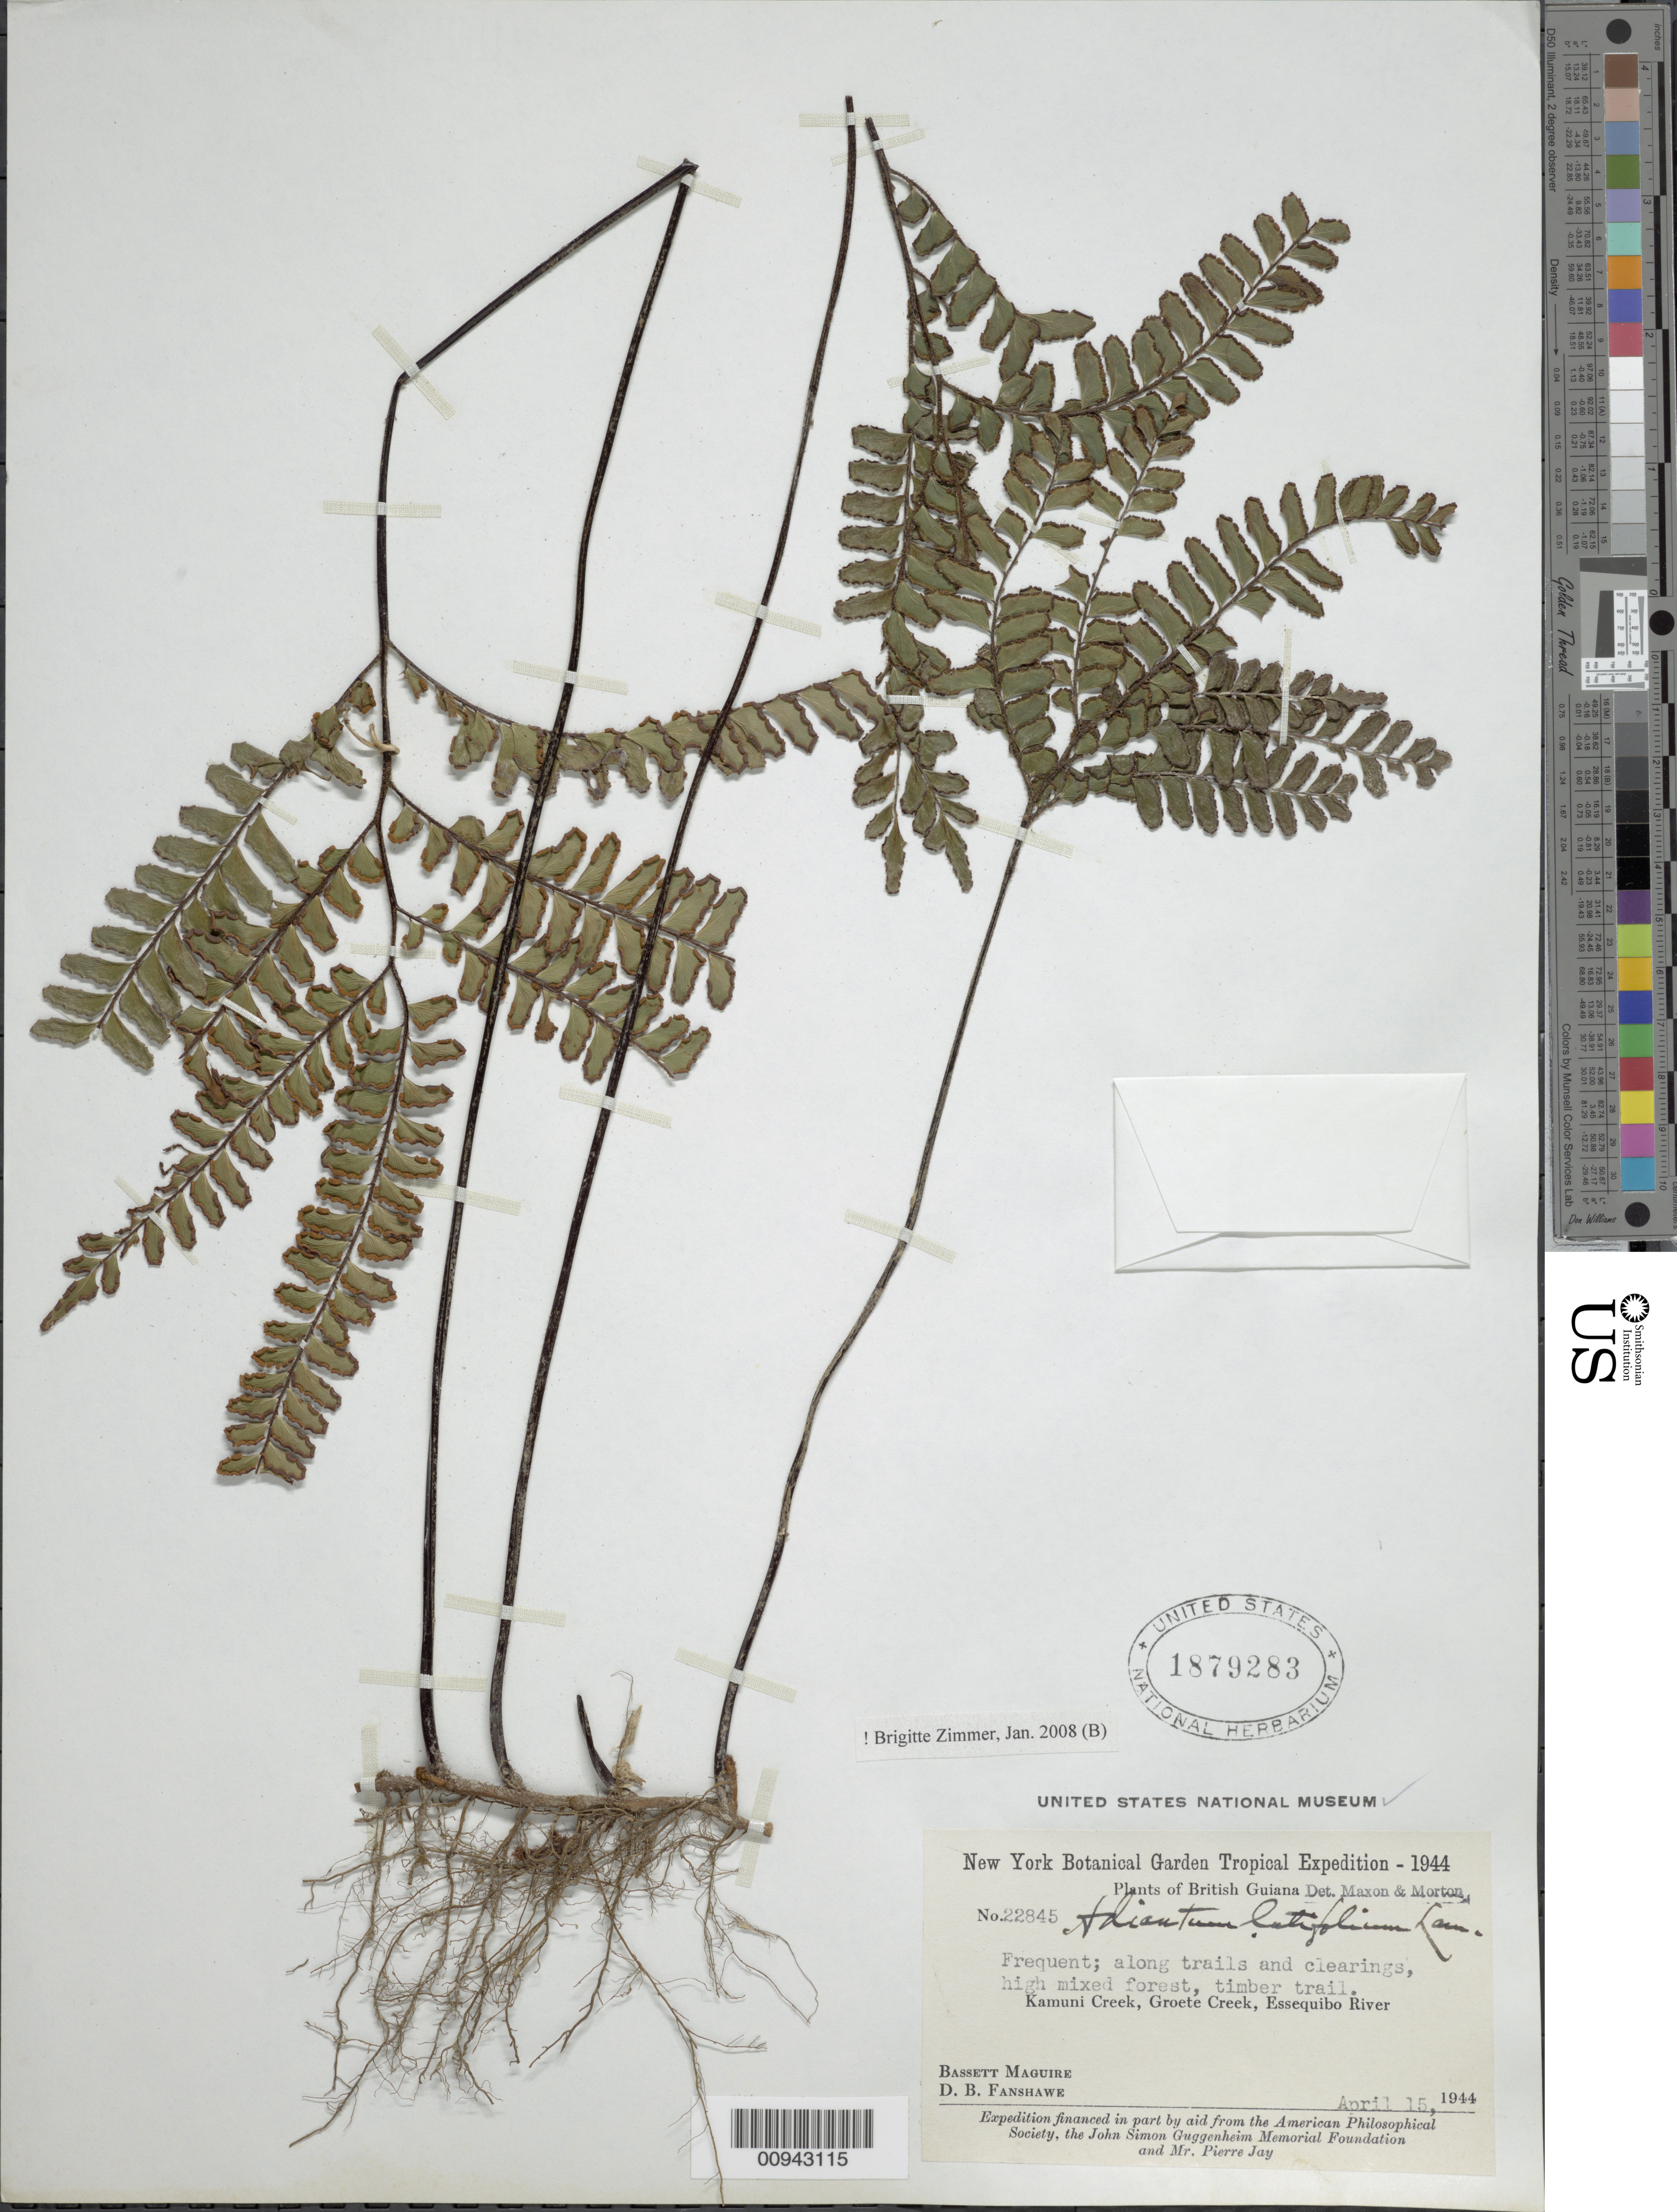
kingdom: Plantae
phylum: Tracheophyta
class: Polypodiopsida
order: Polypodiales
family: Pteridaceae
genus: Adiantum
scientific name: Adiantum latifolium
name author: Lam.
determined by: Zimmer, B.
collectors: B. Maguire & D. B. Fanshawe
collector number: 22845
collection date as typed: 15-Apr-44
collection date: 1944-04-15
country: Guyana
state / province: Essequibo Isl-W. Demerara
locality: Kamuni Creek, Groete Creek, Essequibo River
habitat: High mixed forest, timber trail; along trails and clearings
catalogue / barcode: US 1879283